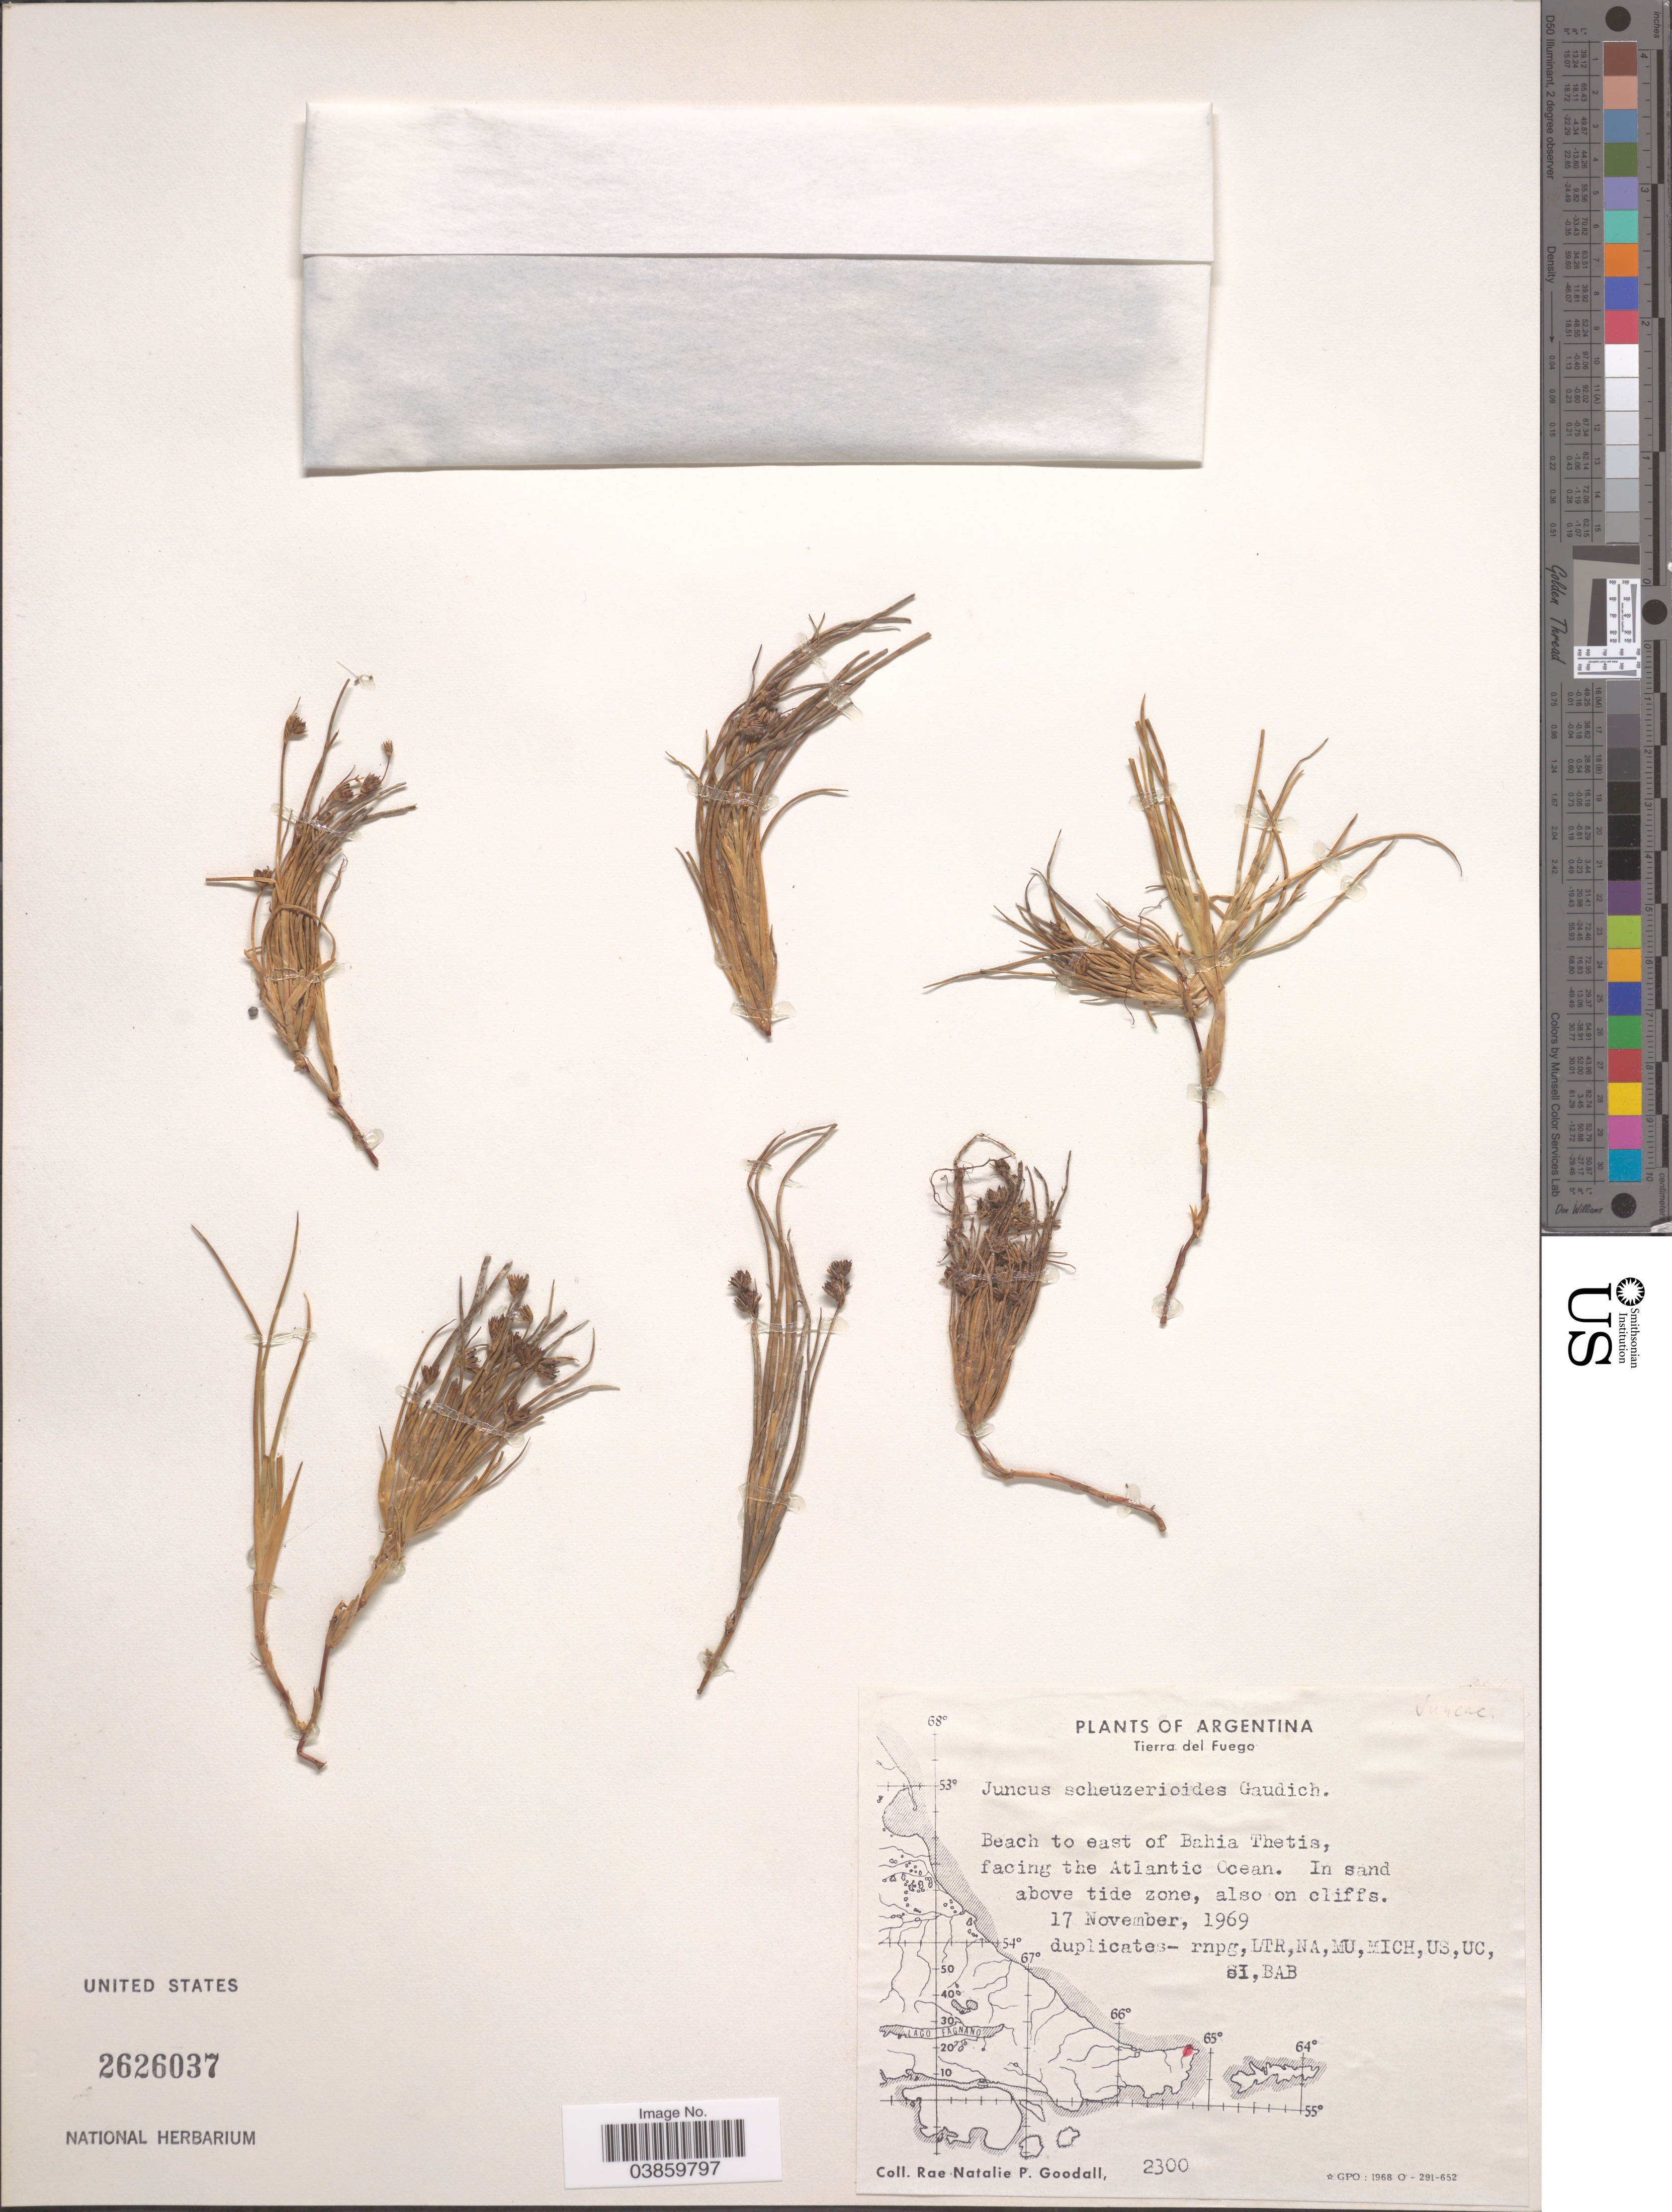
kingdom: Plantae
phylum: Tracheophyta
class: Liliopsida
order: Poales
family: Juncaceae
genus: Juncus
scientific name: Juncus scheuchzerioides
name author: Gaudich.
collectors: R. Goodall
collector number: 2300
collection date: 1969-11-17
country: Argentina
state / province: Tierra del Fuego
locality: Beach to east of Bahia Thetis, facing the Atlantic Ocean.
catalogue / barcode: US 2626037